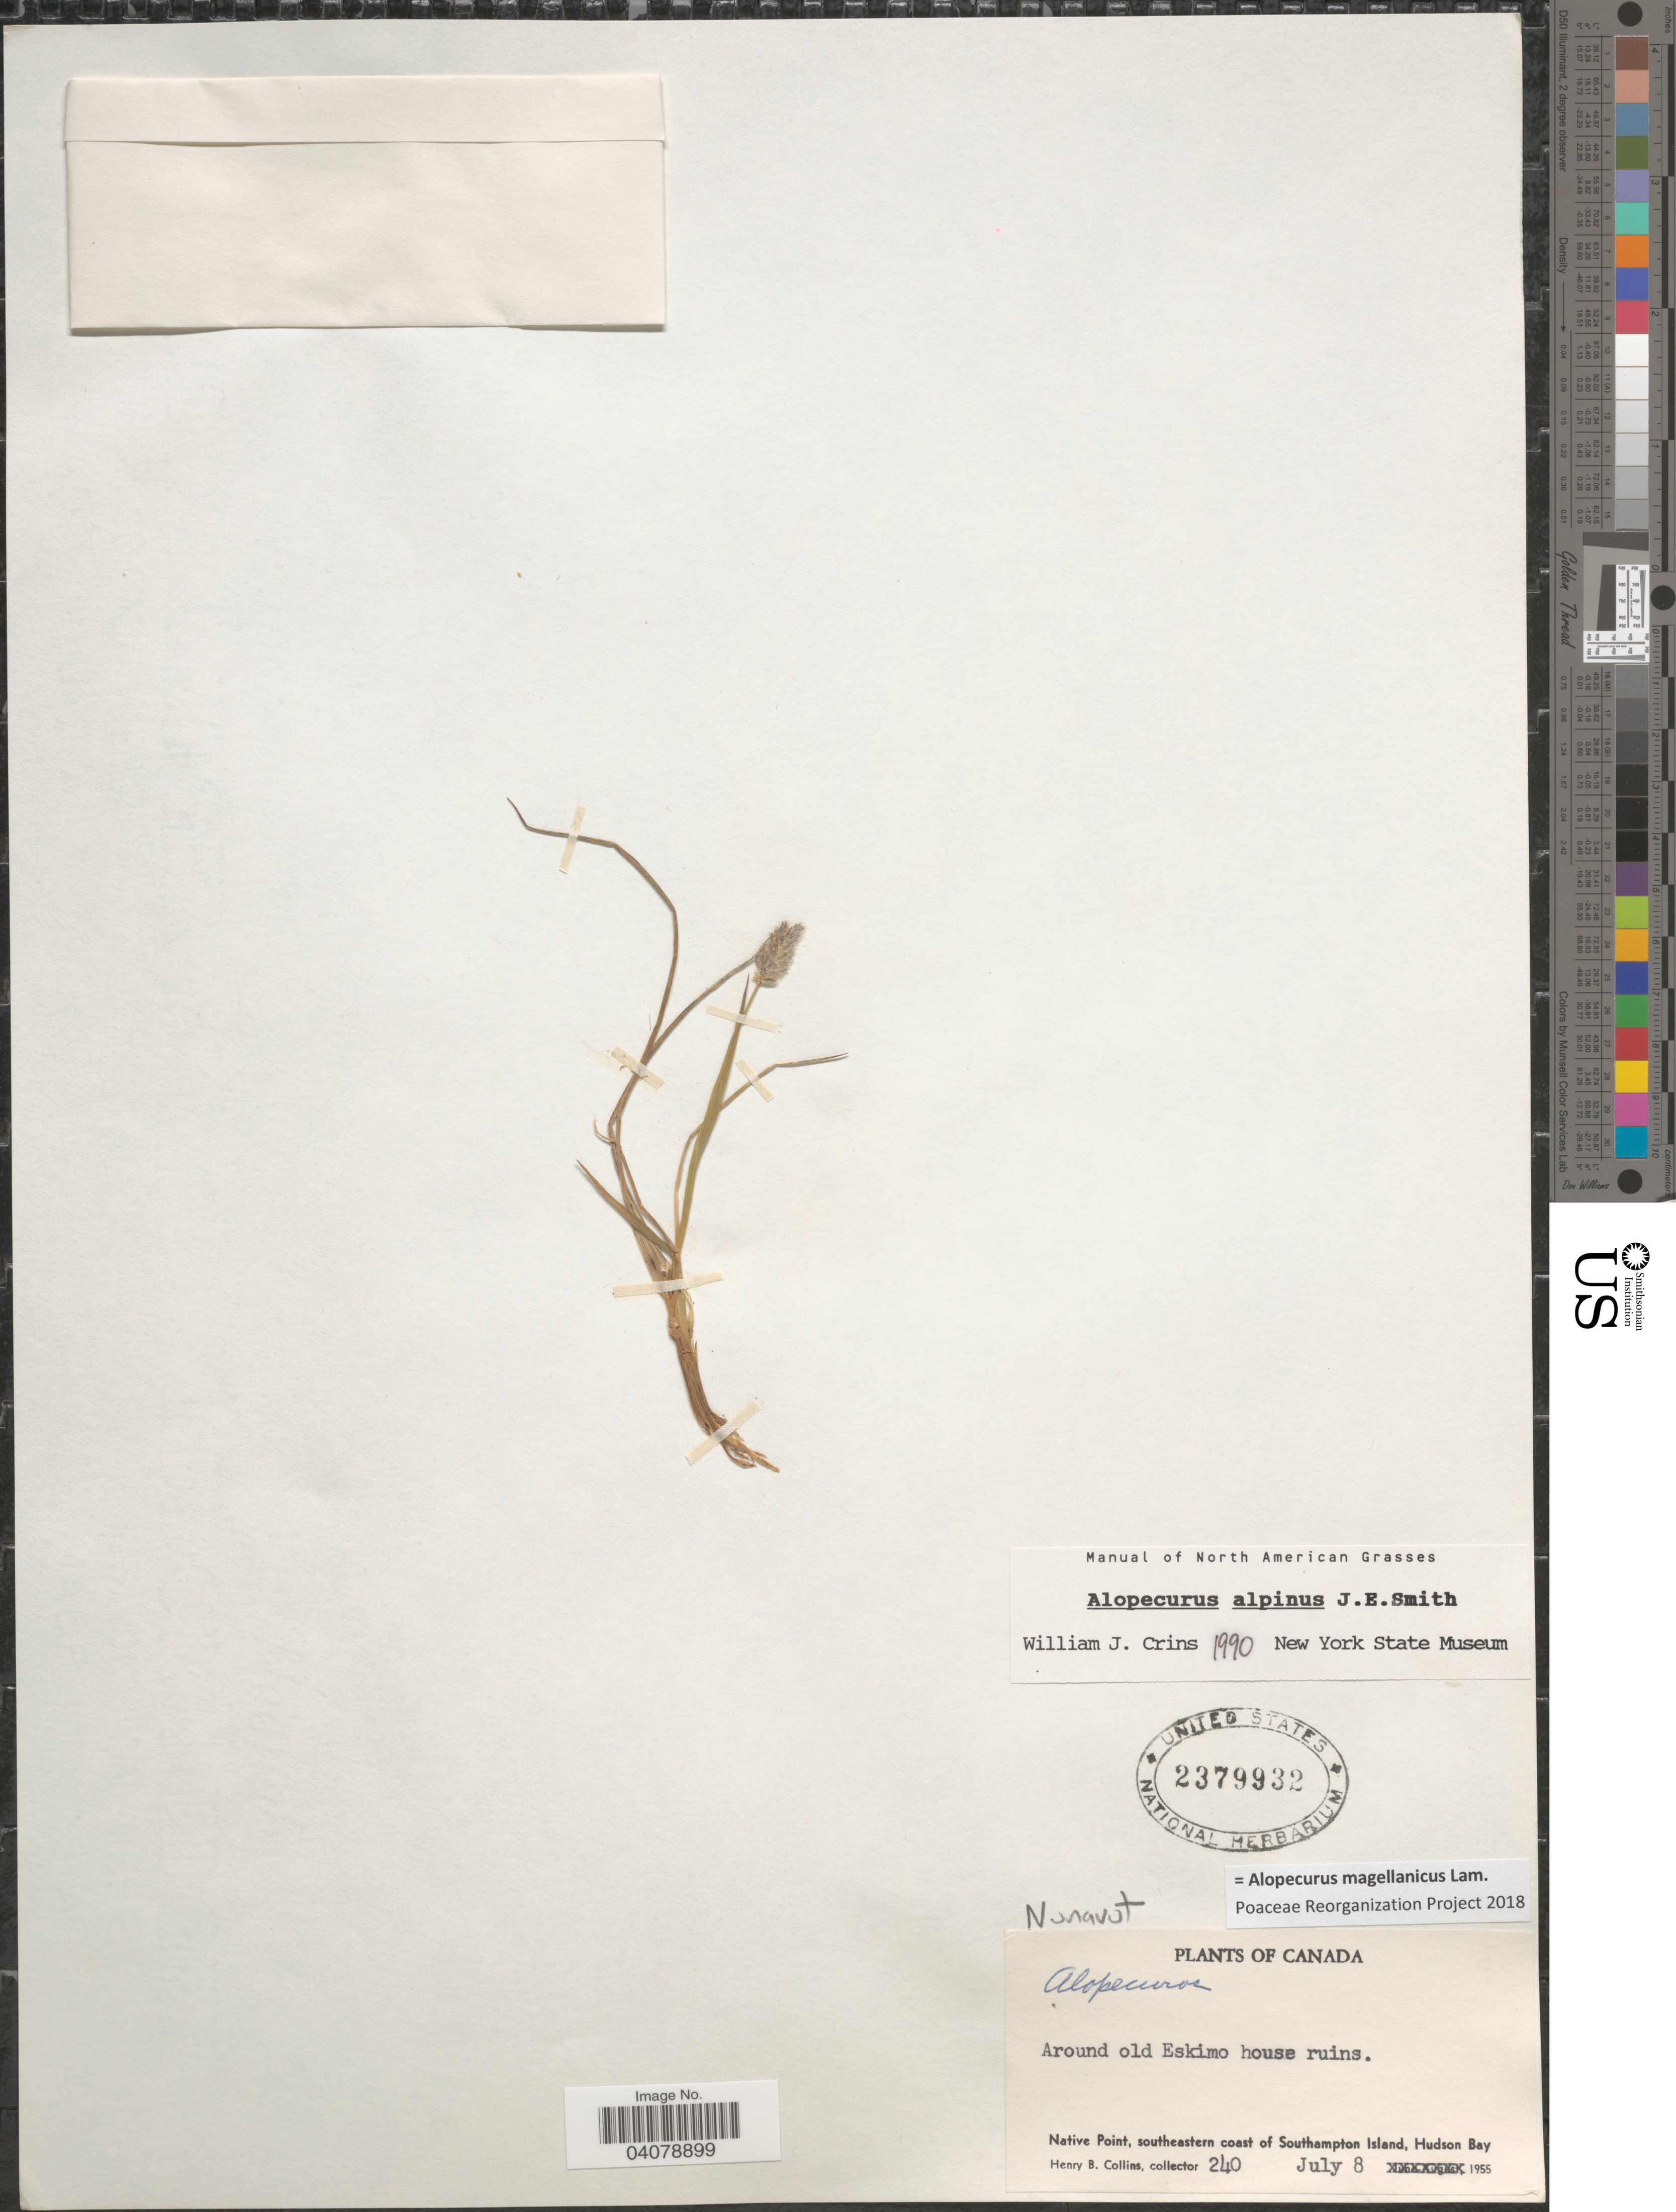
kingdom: Plantae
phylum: Tracheophyta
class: Liliopsida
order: Poales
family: Poaceae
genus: Alopecurus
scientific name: Alopecurus magellanicus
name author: Lam.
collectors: H. Collins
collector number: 240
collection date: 1955-07-08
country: Canada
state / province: Nunavut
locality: Around old Eskimo house ruins. Native Point, southeastern coast of Southampton Island, Hudson Bay.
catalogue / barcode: US 2379932